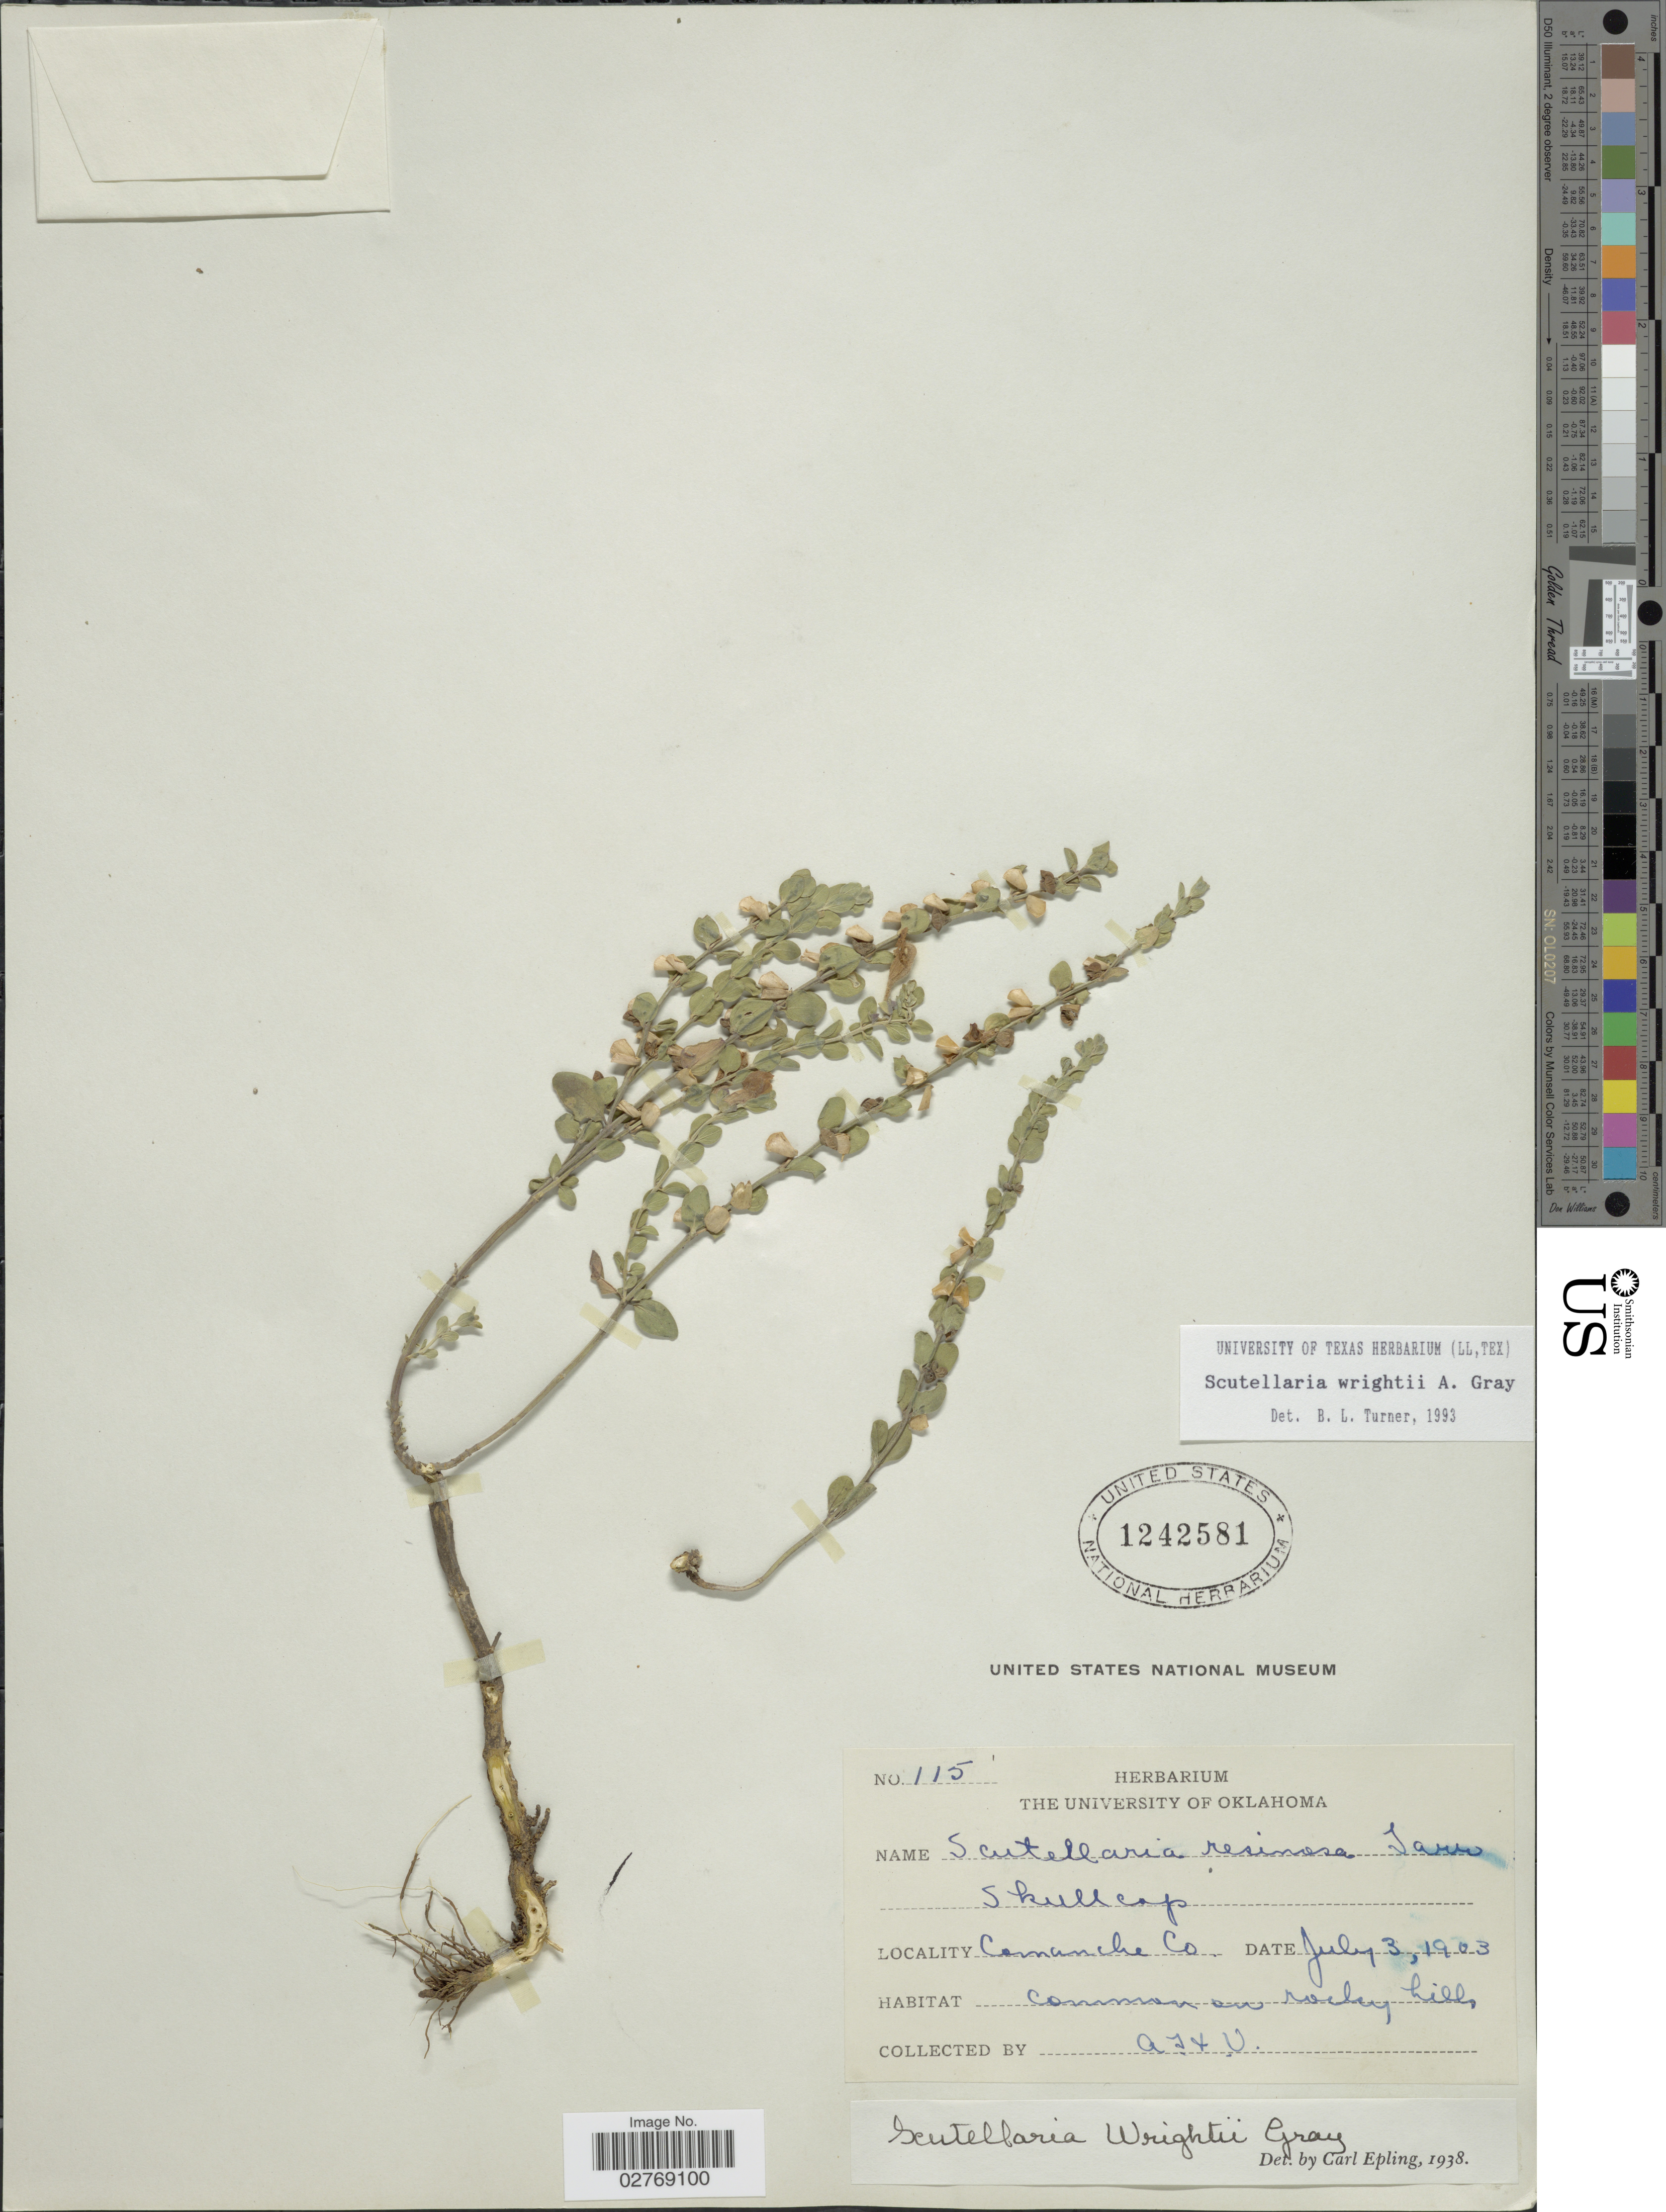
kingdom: Plantae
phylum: Tracheophyta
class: Magnoliopsida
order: Lamiales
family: Lamiaceae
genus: Scutellaria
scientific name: Scutellaria wrightii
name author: A. Gray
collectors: A. T. & V.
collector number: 115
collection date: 1903-07-03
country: United States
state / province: Oklahoma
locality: Comanche Co.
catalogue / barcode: US 1242581